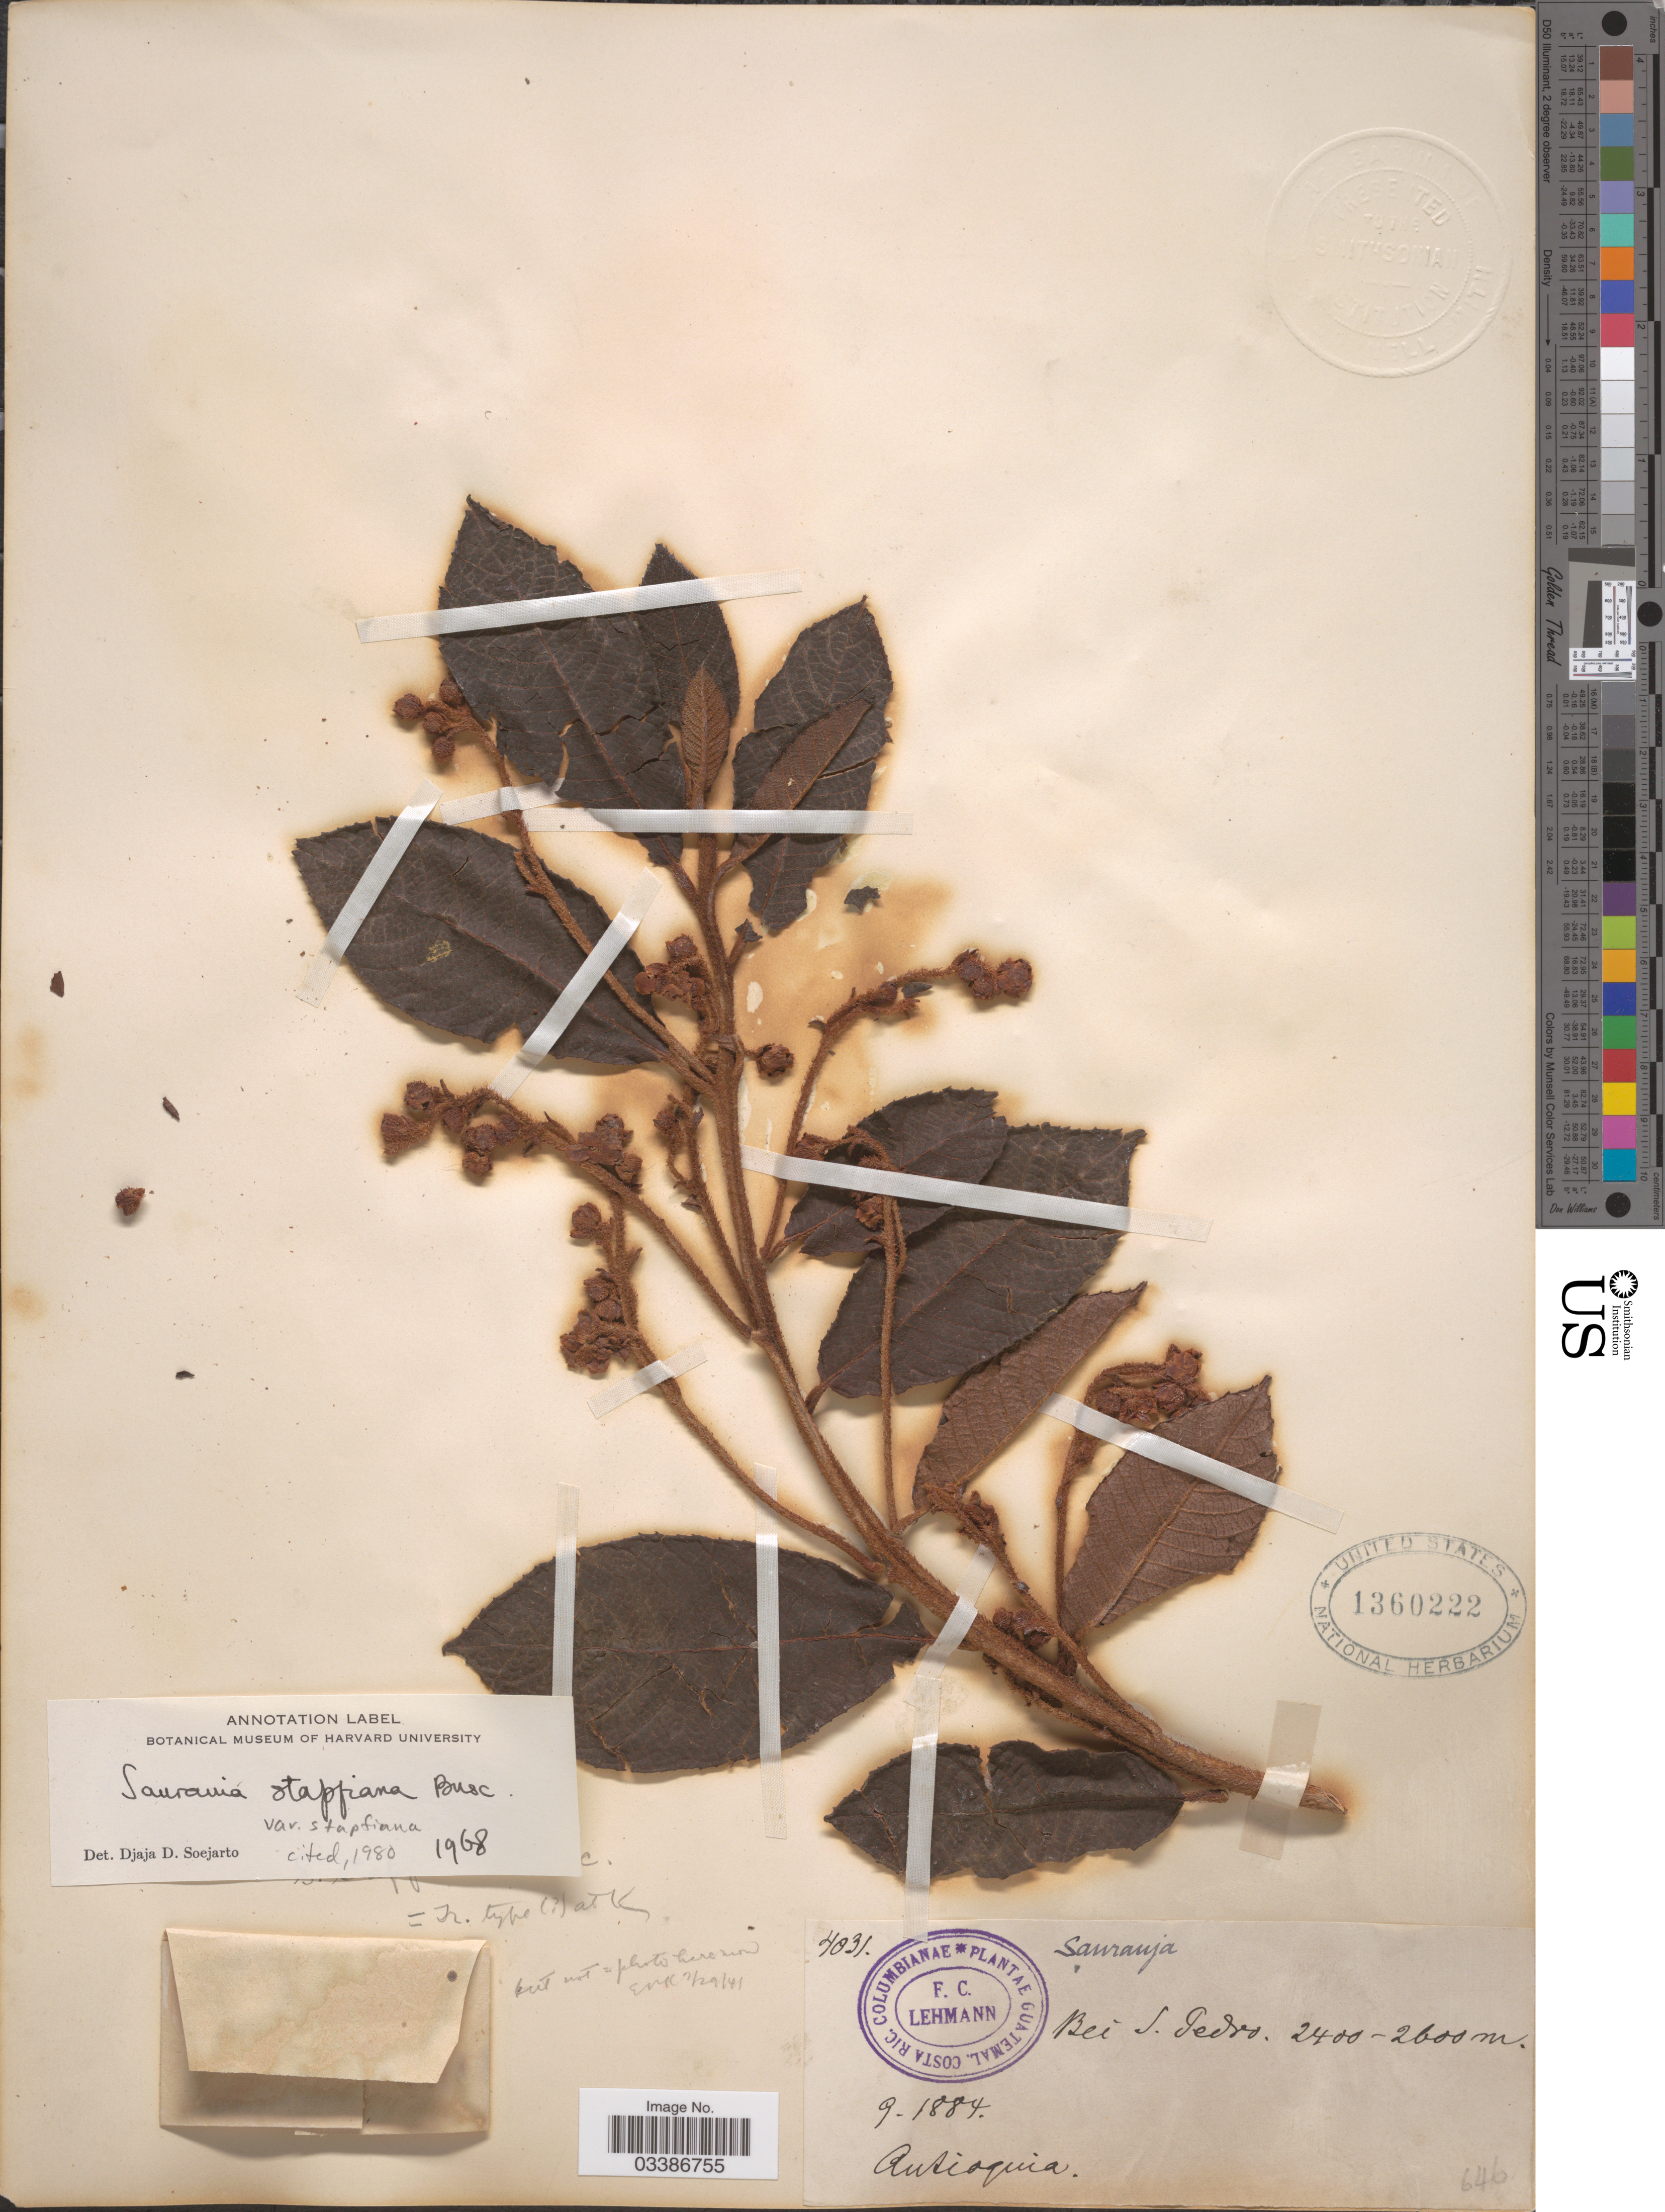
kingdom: Plantae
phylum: Tracheophyta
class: Magnoliopsida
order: Ericales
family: Actinidiaceae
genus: Saurauia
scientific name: Saurauia stapfiana var. stapfiana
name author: Buscal.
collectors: F. C. Lehmann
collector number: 4031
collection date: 1884-09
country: Colombia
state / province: Antioquia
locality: Bei S. Pedro.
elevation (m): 2400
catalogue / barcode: US 1360222